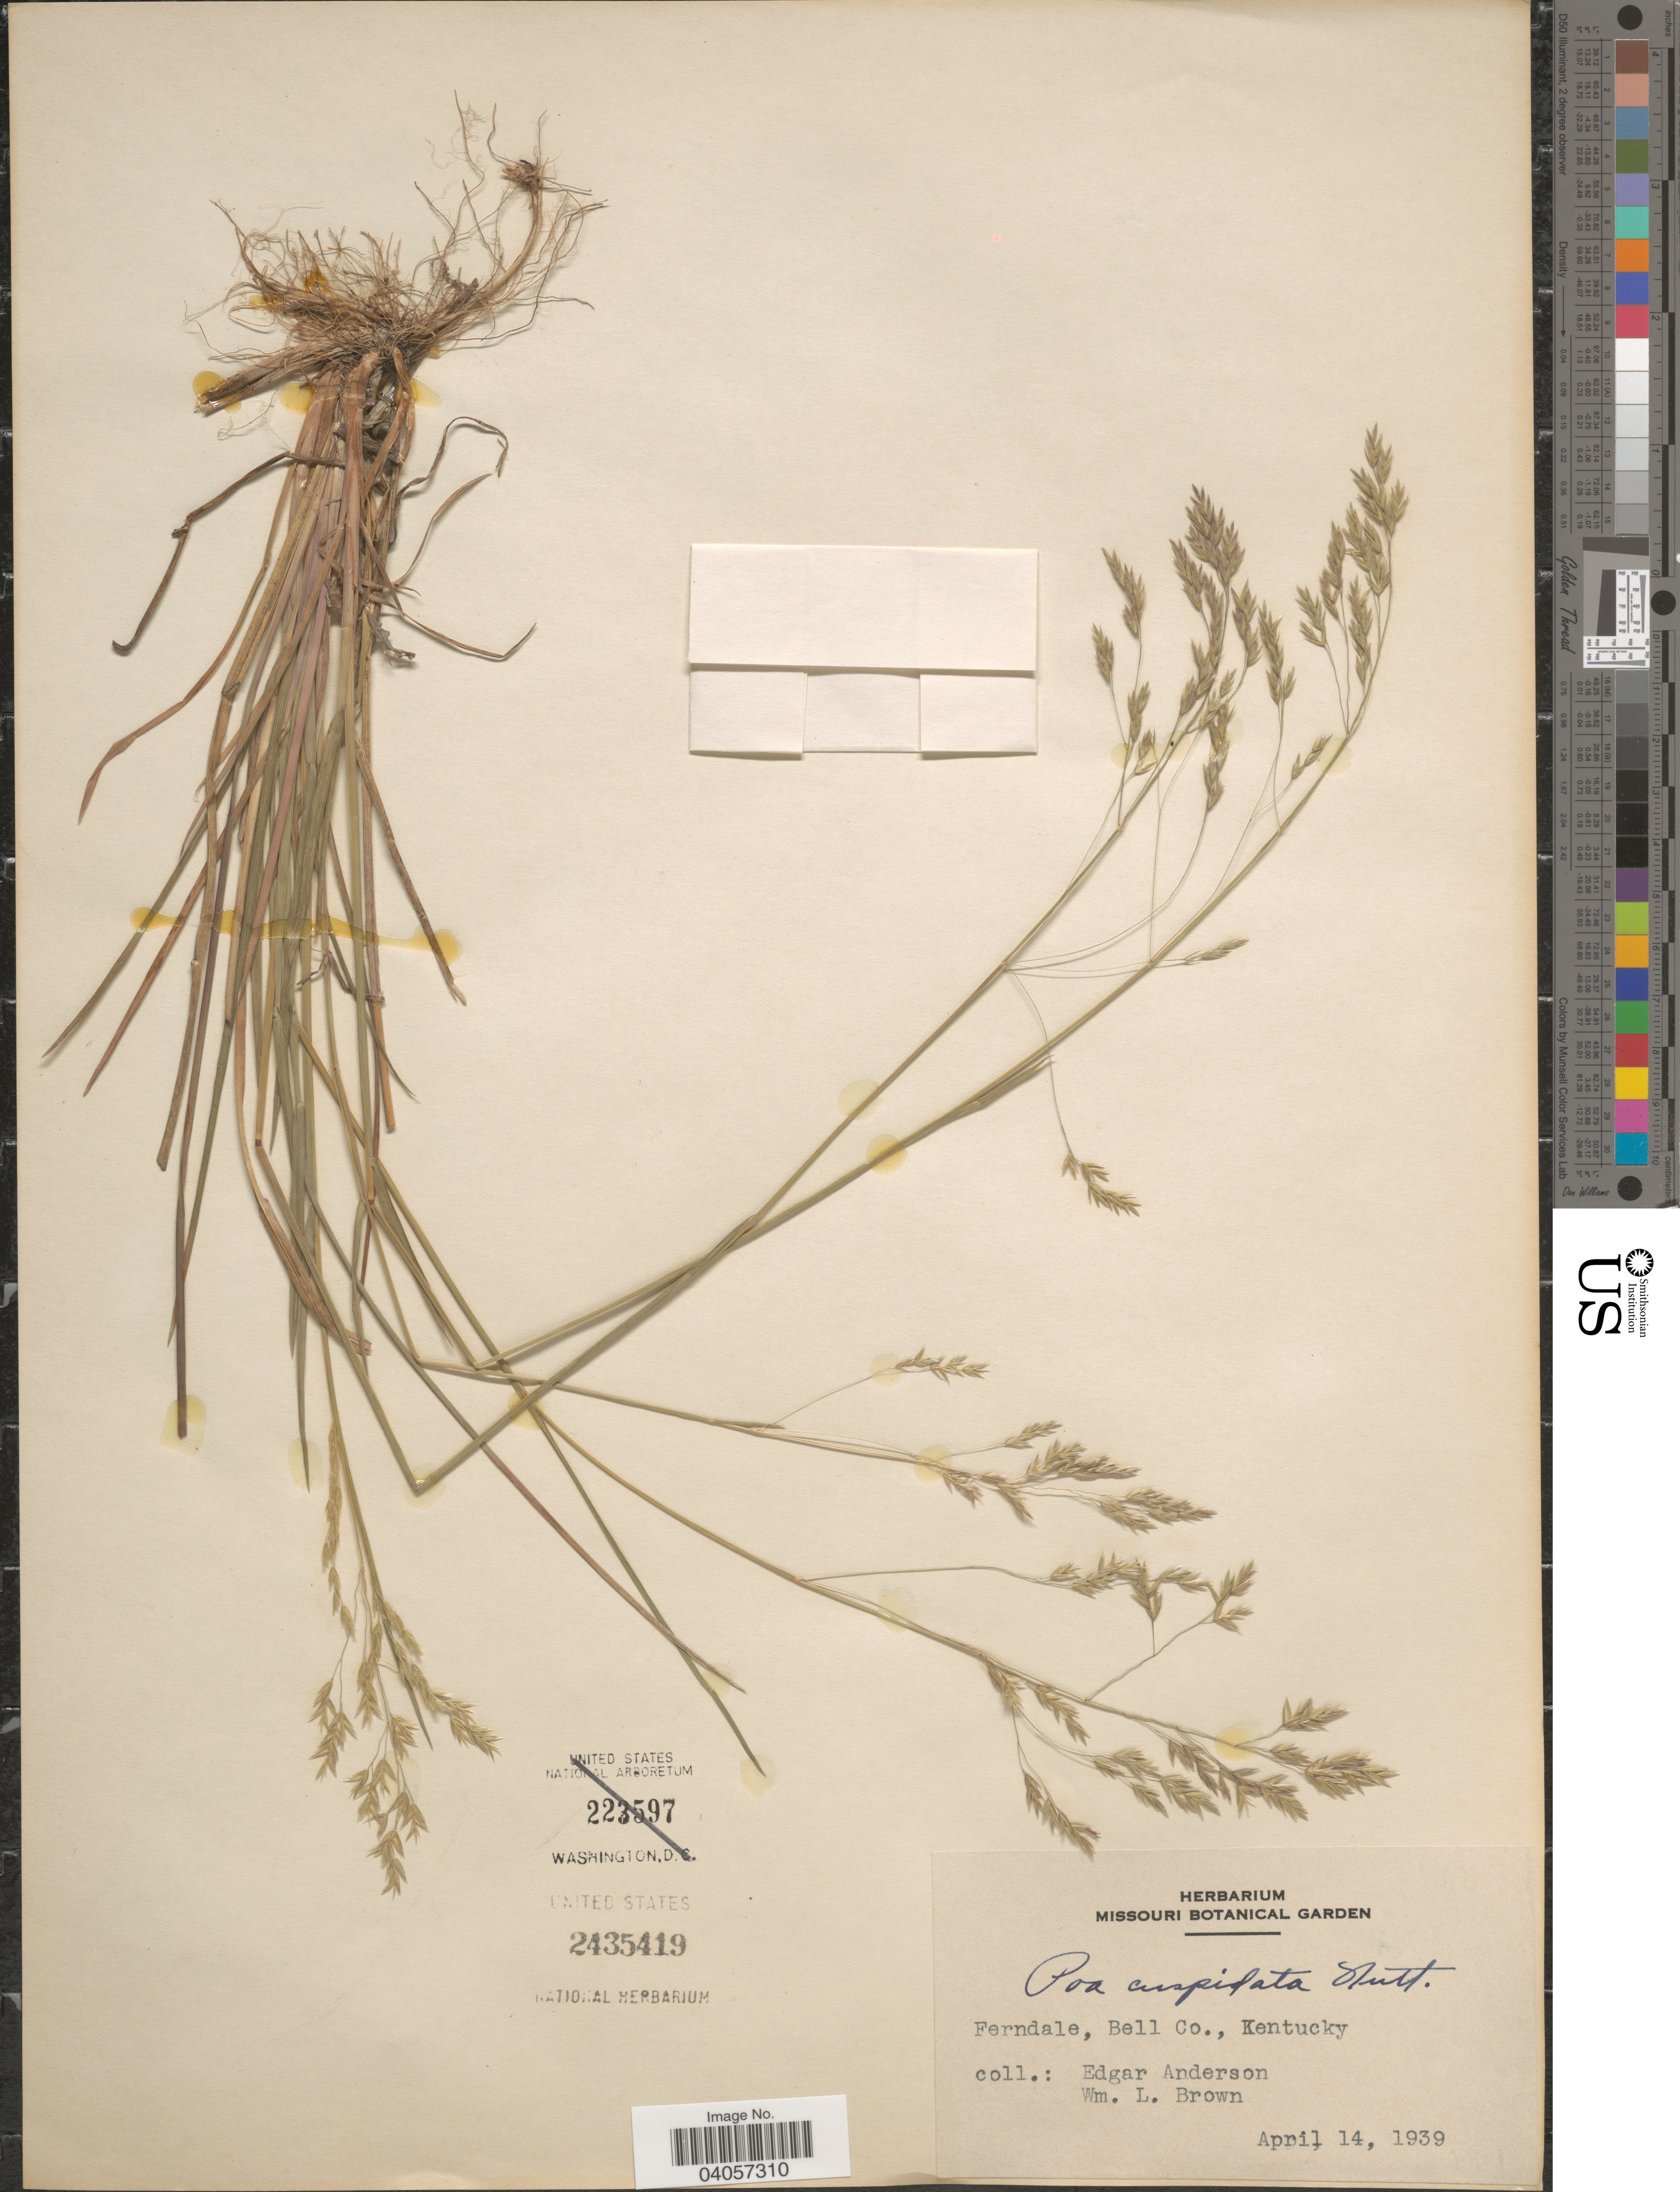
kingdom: Plantae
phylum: Tracheophyta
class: Liliopsida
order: Poales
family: Poaceae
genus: Poa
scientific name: Poa cuspidata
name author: Nutt.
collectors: E. S. Anderson & W. L. Brown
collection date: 1939-04-14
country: United States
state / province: Kentucky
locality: Ferndale, Bell Co.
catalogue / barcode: US 2435419